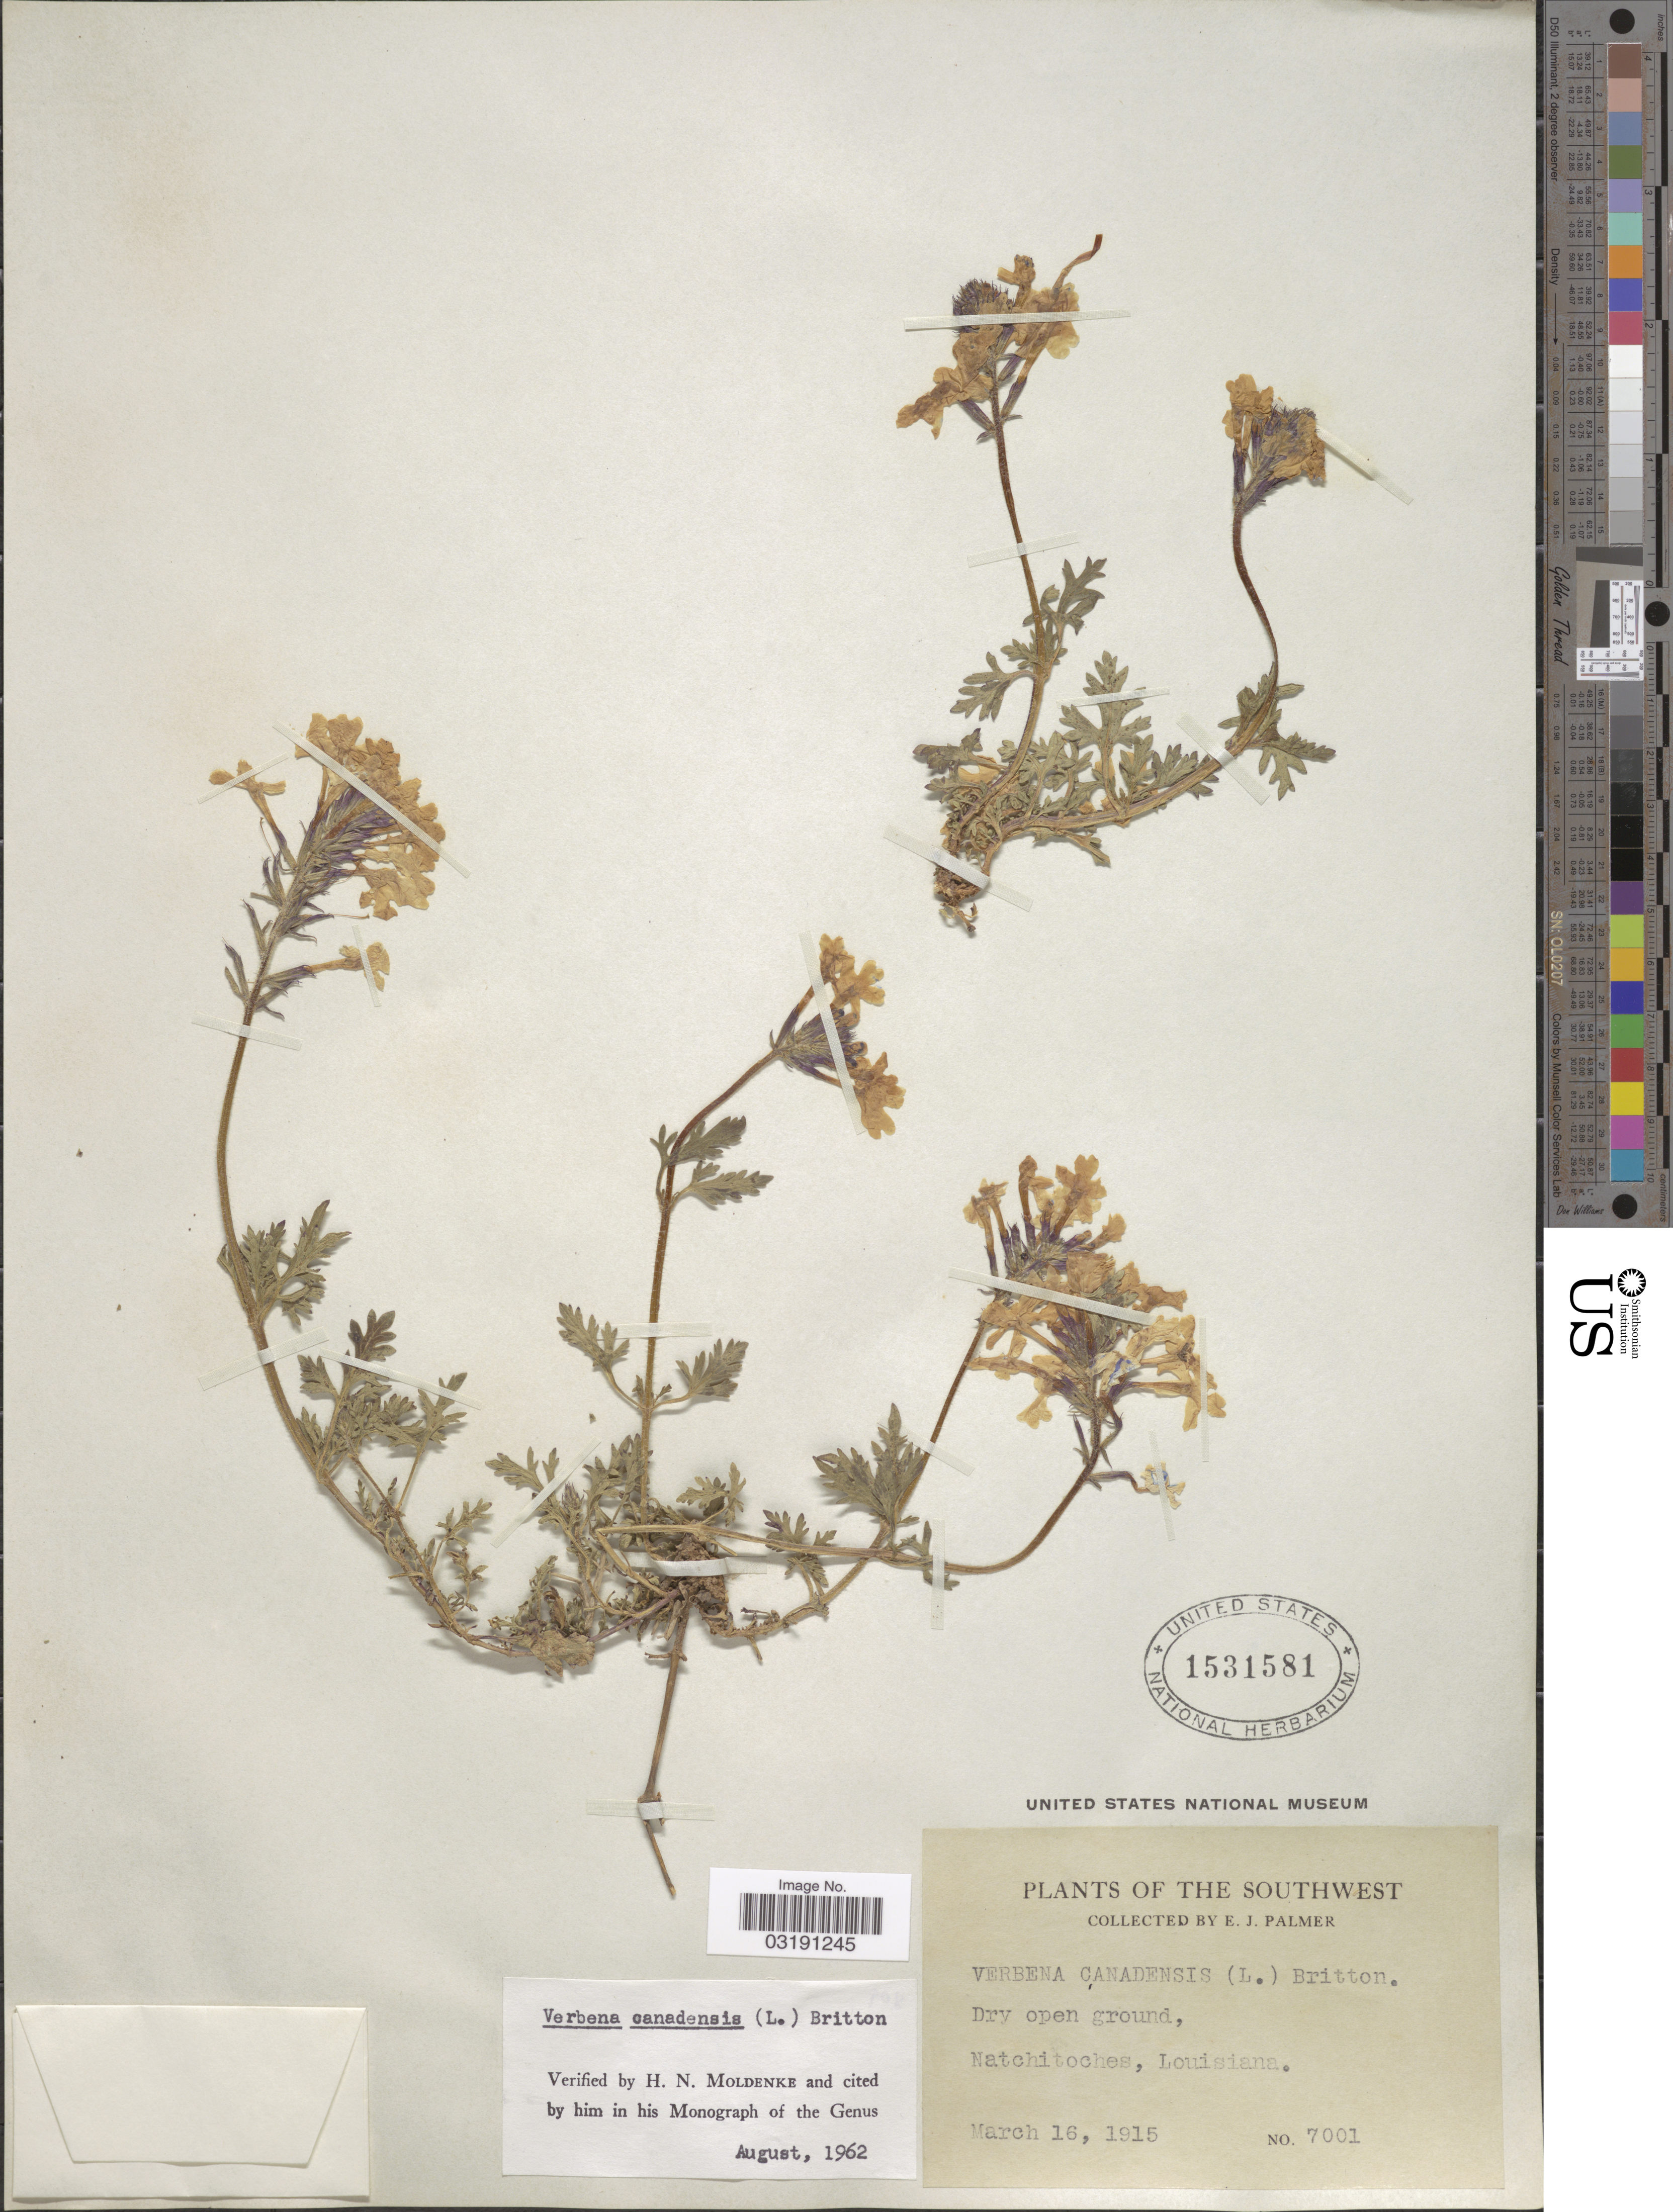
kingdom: Plantae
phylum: Tracheophyta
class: Magnoliopsida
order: Lamiales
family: Verbenaceae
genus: Verbena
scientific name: Verbena canadensis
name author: (L.) Britton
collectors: E. J. Palmer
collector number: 7001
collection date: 1915-03-16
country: United States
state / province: Louisiana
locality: The Southwest. Natchitoches.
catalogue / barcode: US 1531581